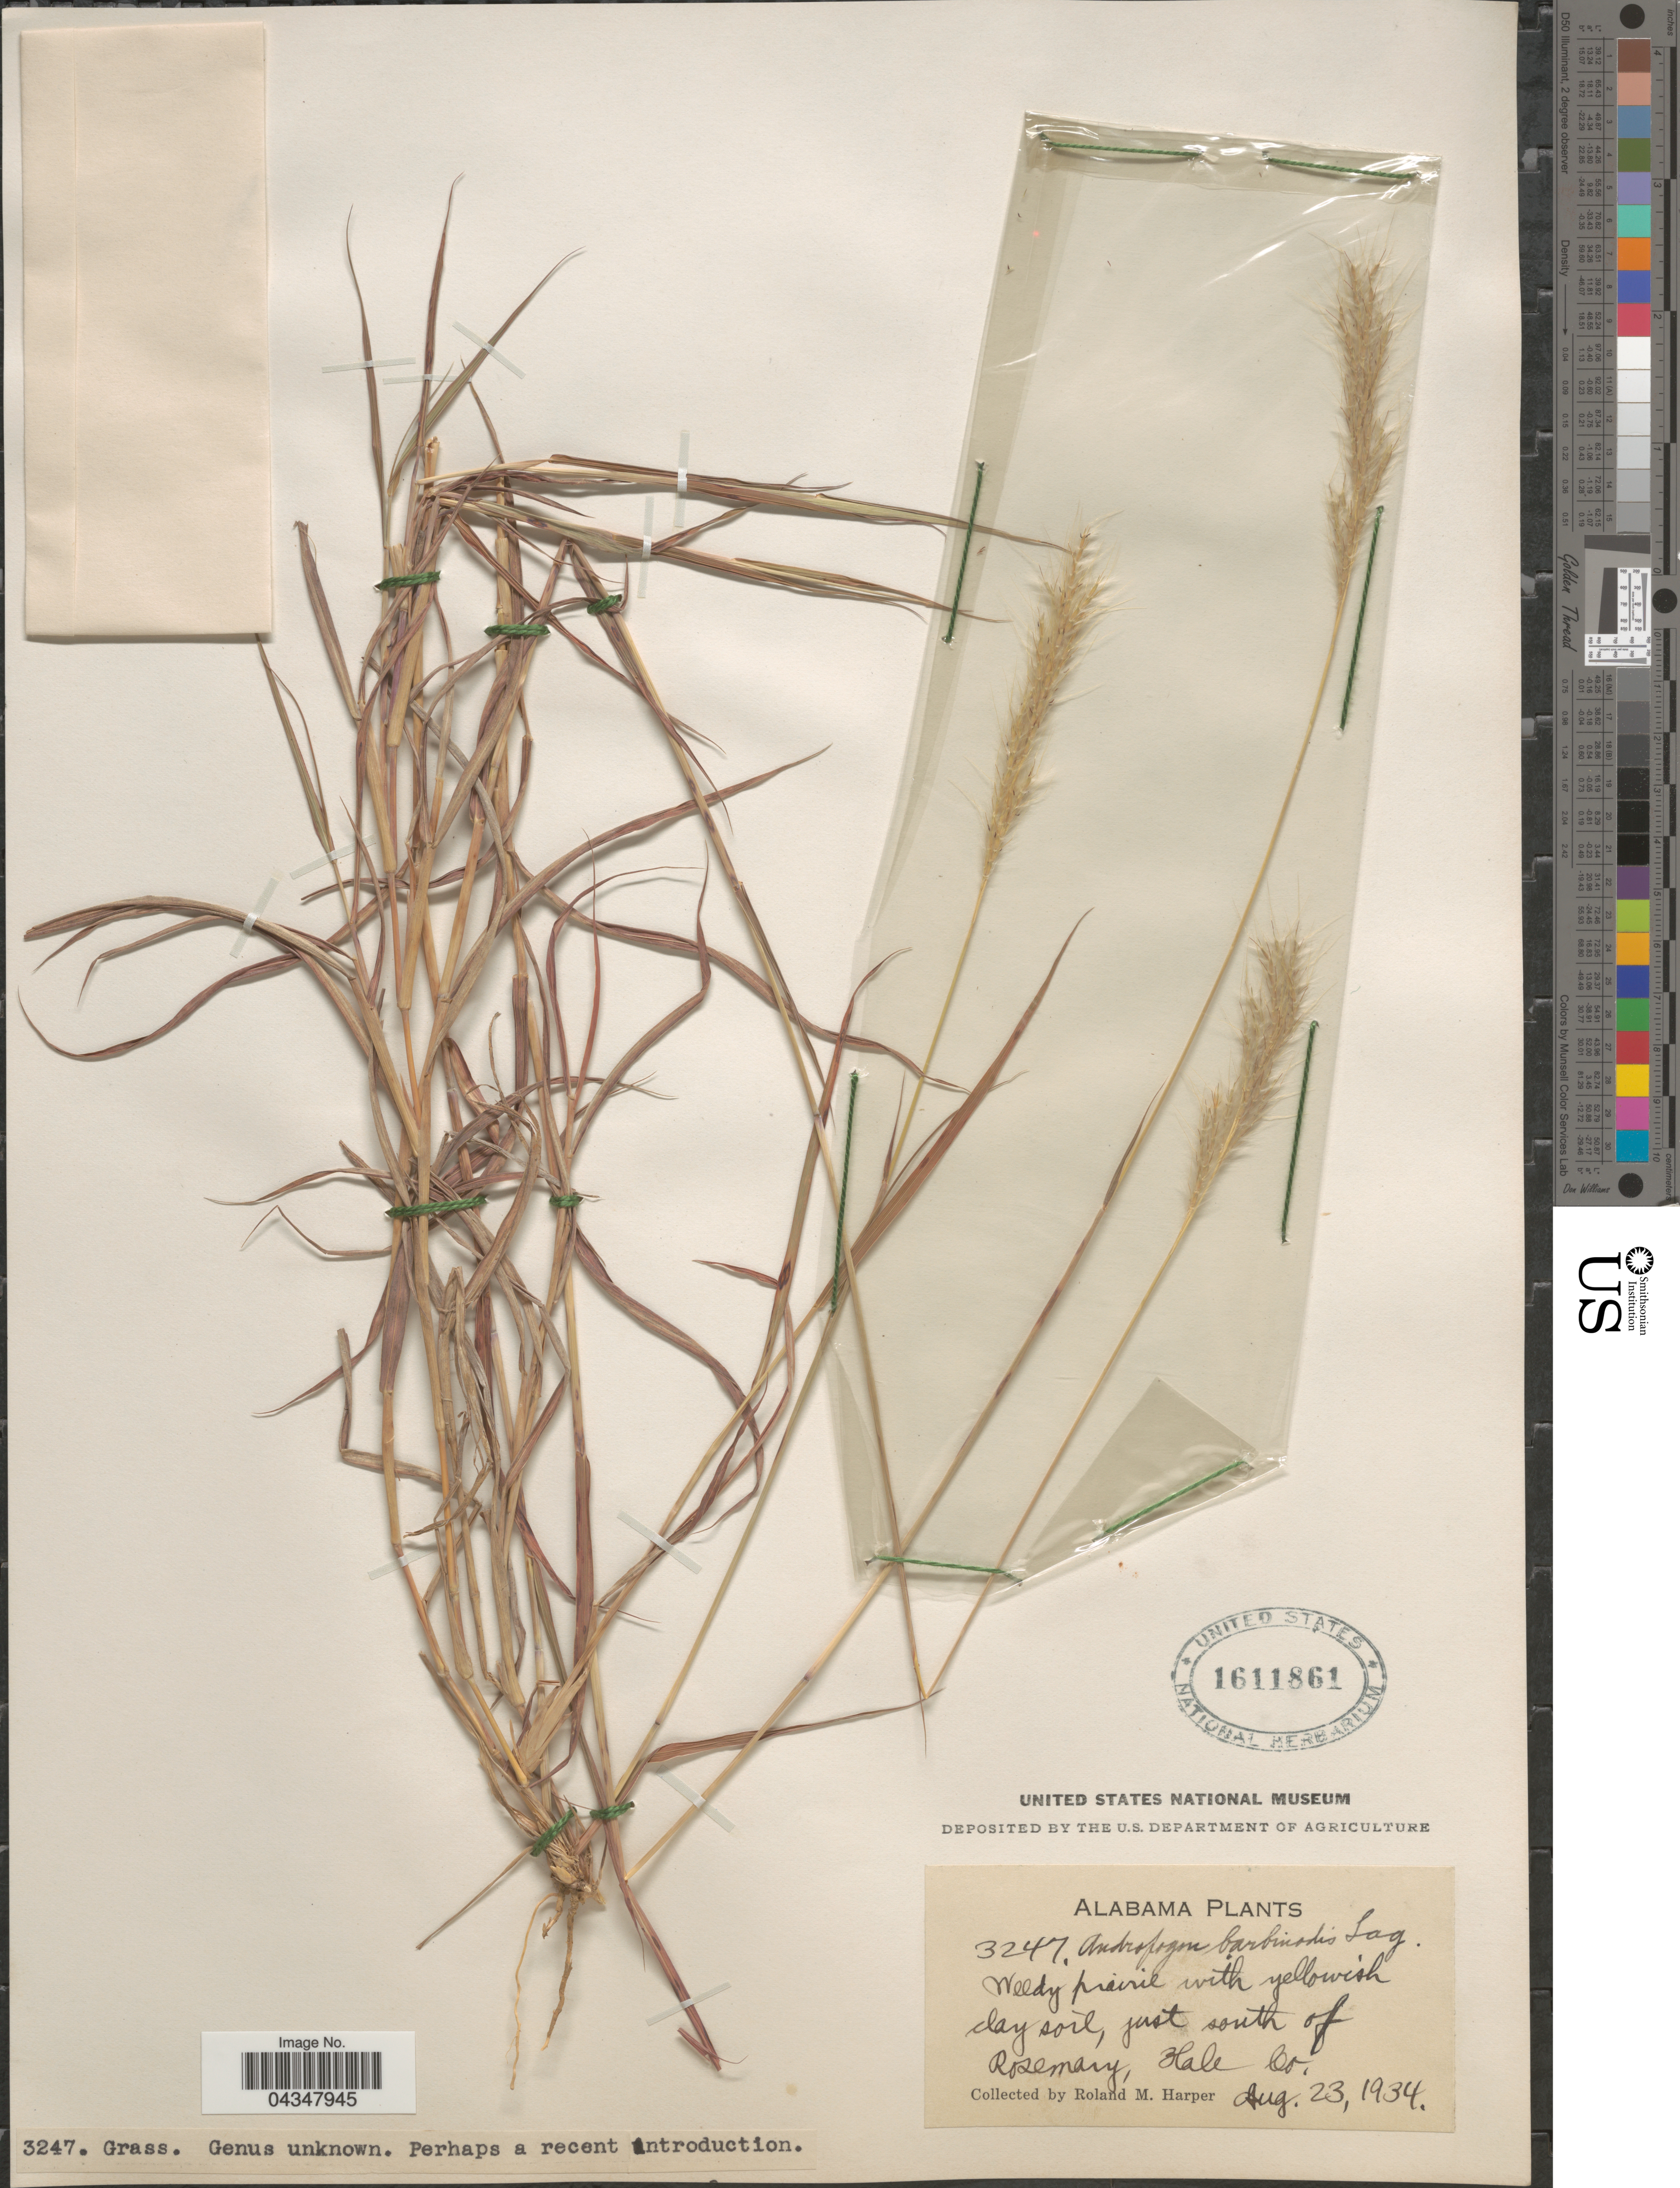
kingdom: Plantae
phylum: Tracheophyta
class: Liliopsida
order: Poales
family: Poaceae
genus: Bothriochloa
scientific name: Bothriochloa saccharoides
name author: (Sw.) Rydb.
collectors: R. M. Harper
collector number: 3247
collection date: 1934-08-23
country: United States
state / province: Alabama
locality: Just south of Rosemary, Hale Co.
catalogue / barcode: US 1611861